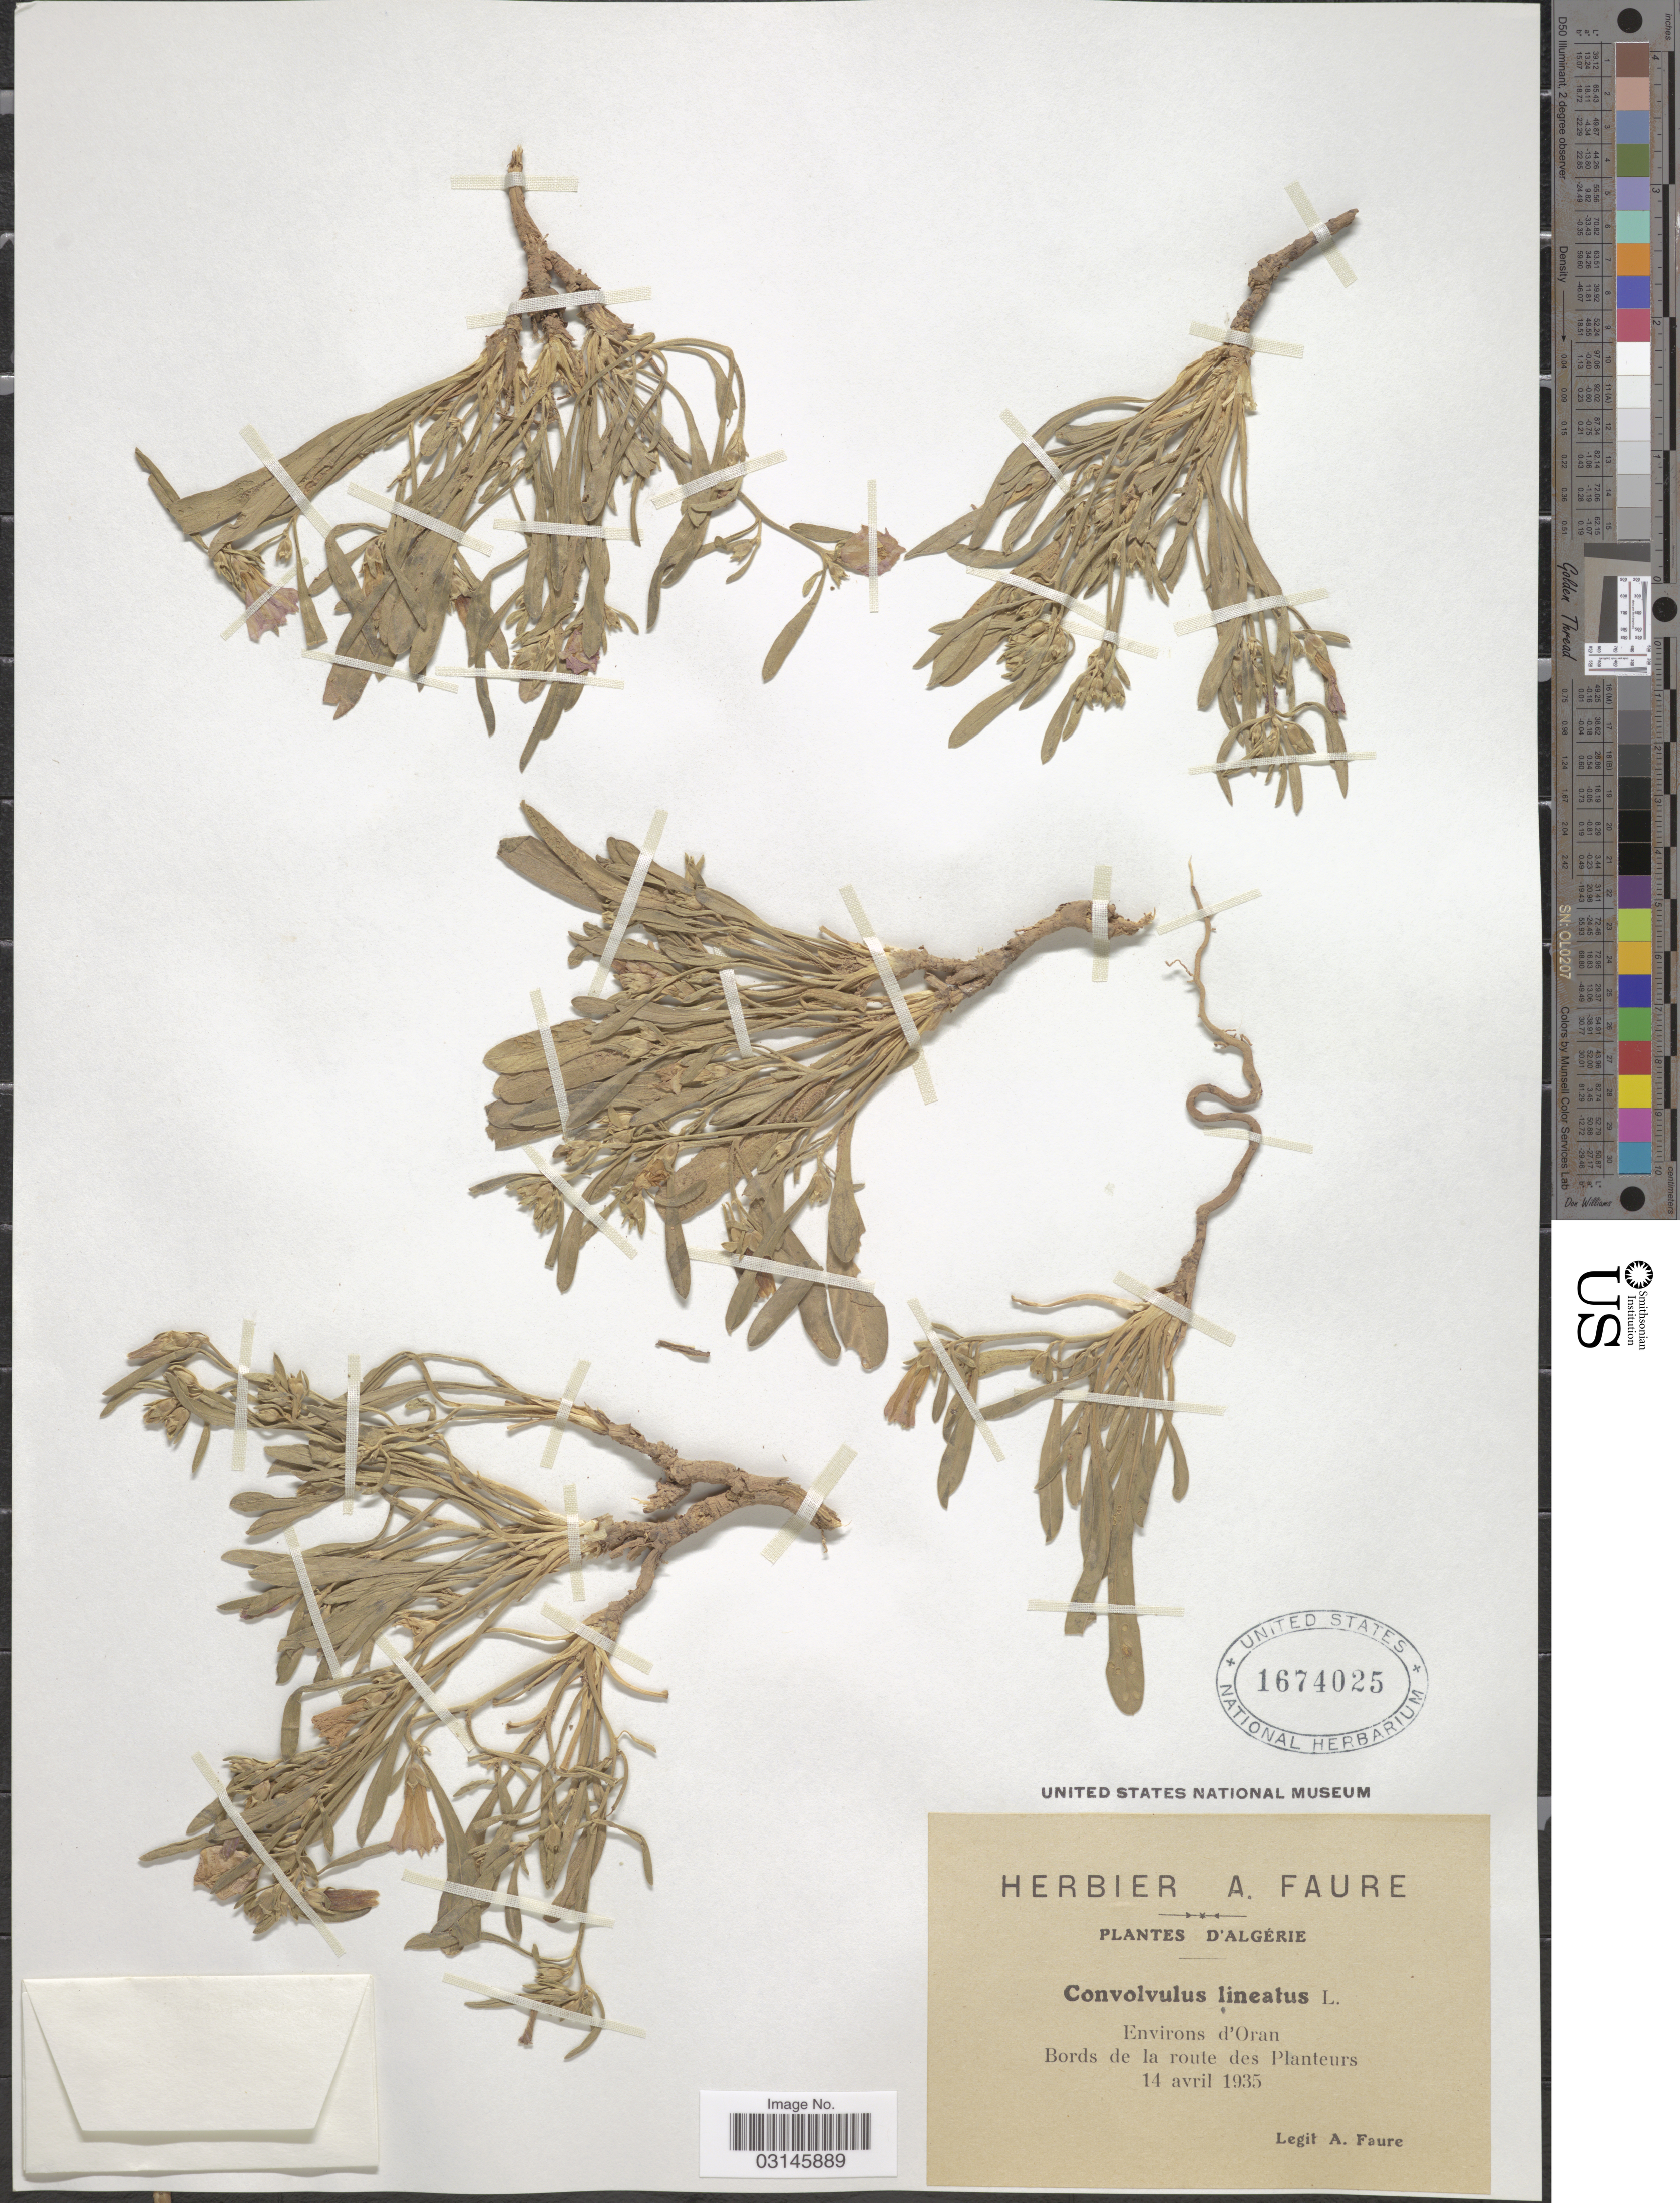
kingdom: Plantae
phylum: Tracheophyta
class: Magnoliopsida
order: Solanales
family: Convolvulaceae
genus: Convolvulus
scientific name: Convolvulus lanatus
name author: Vahl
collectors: A. Faure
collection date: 1935-04-14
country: Algeria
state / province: Oran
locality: D'Algérie, Environs d'Oran, Bords de la route des Planteurs.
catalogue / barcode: US 1674025